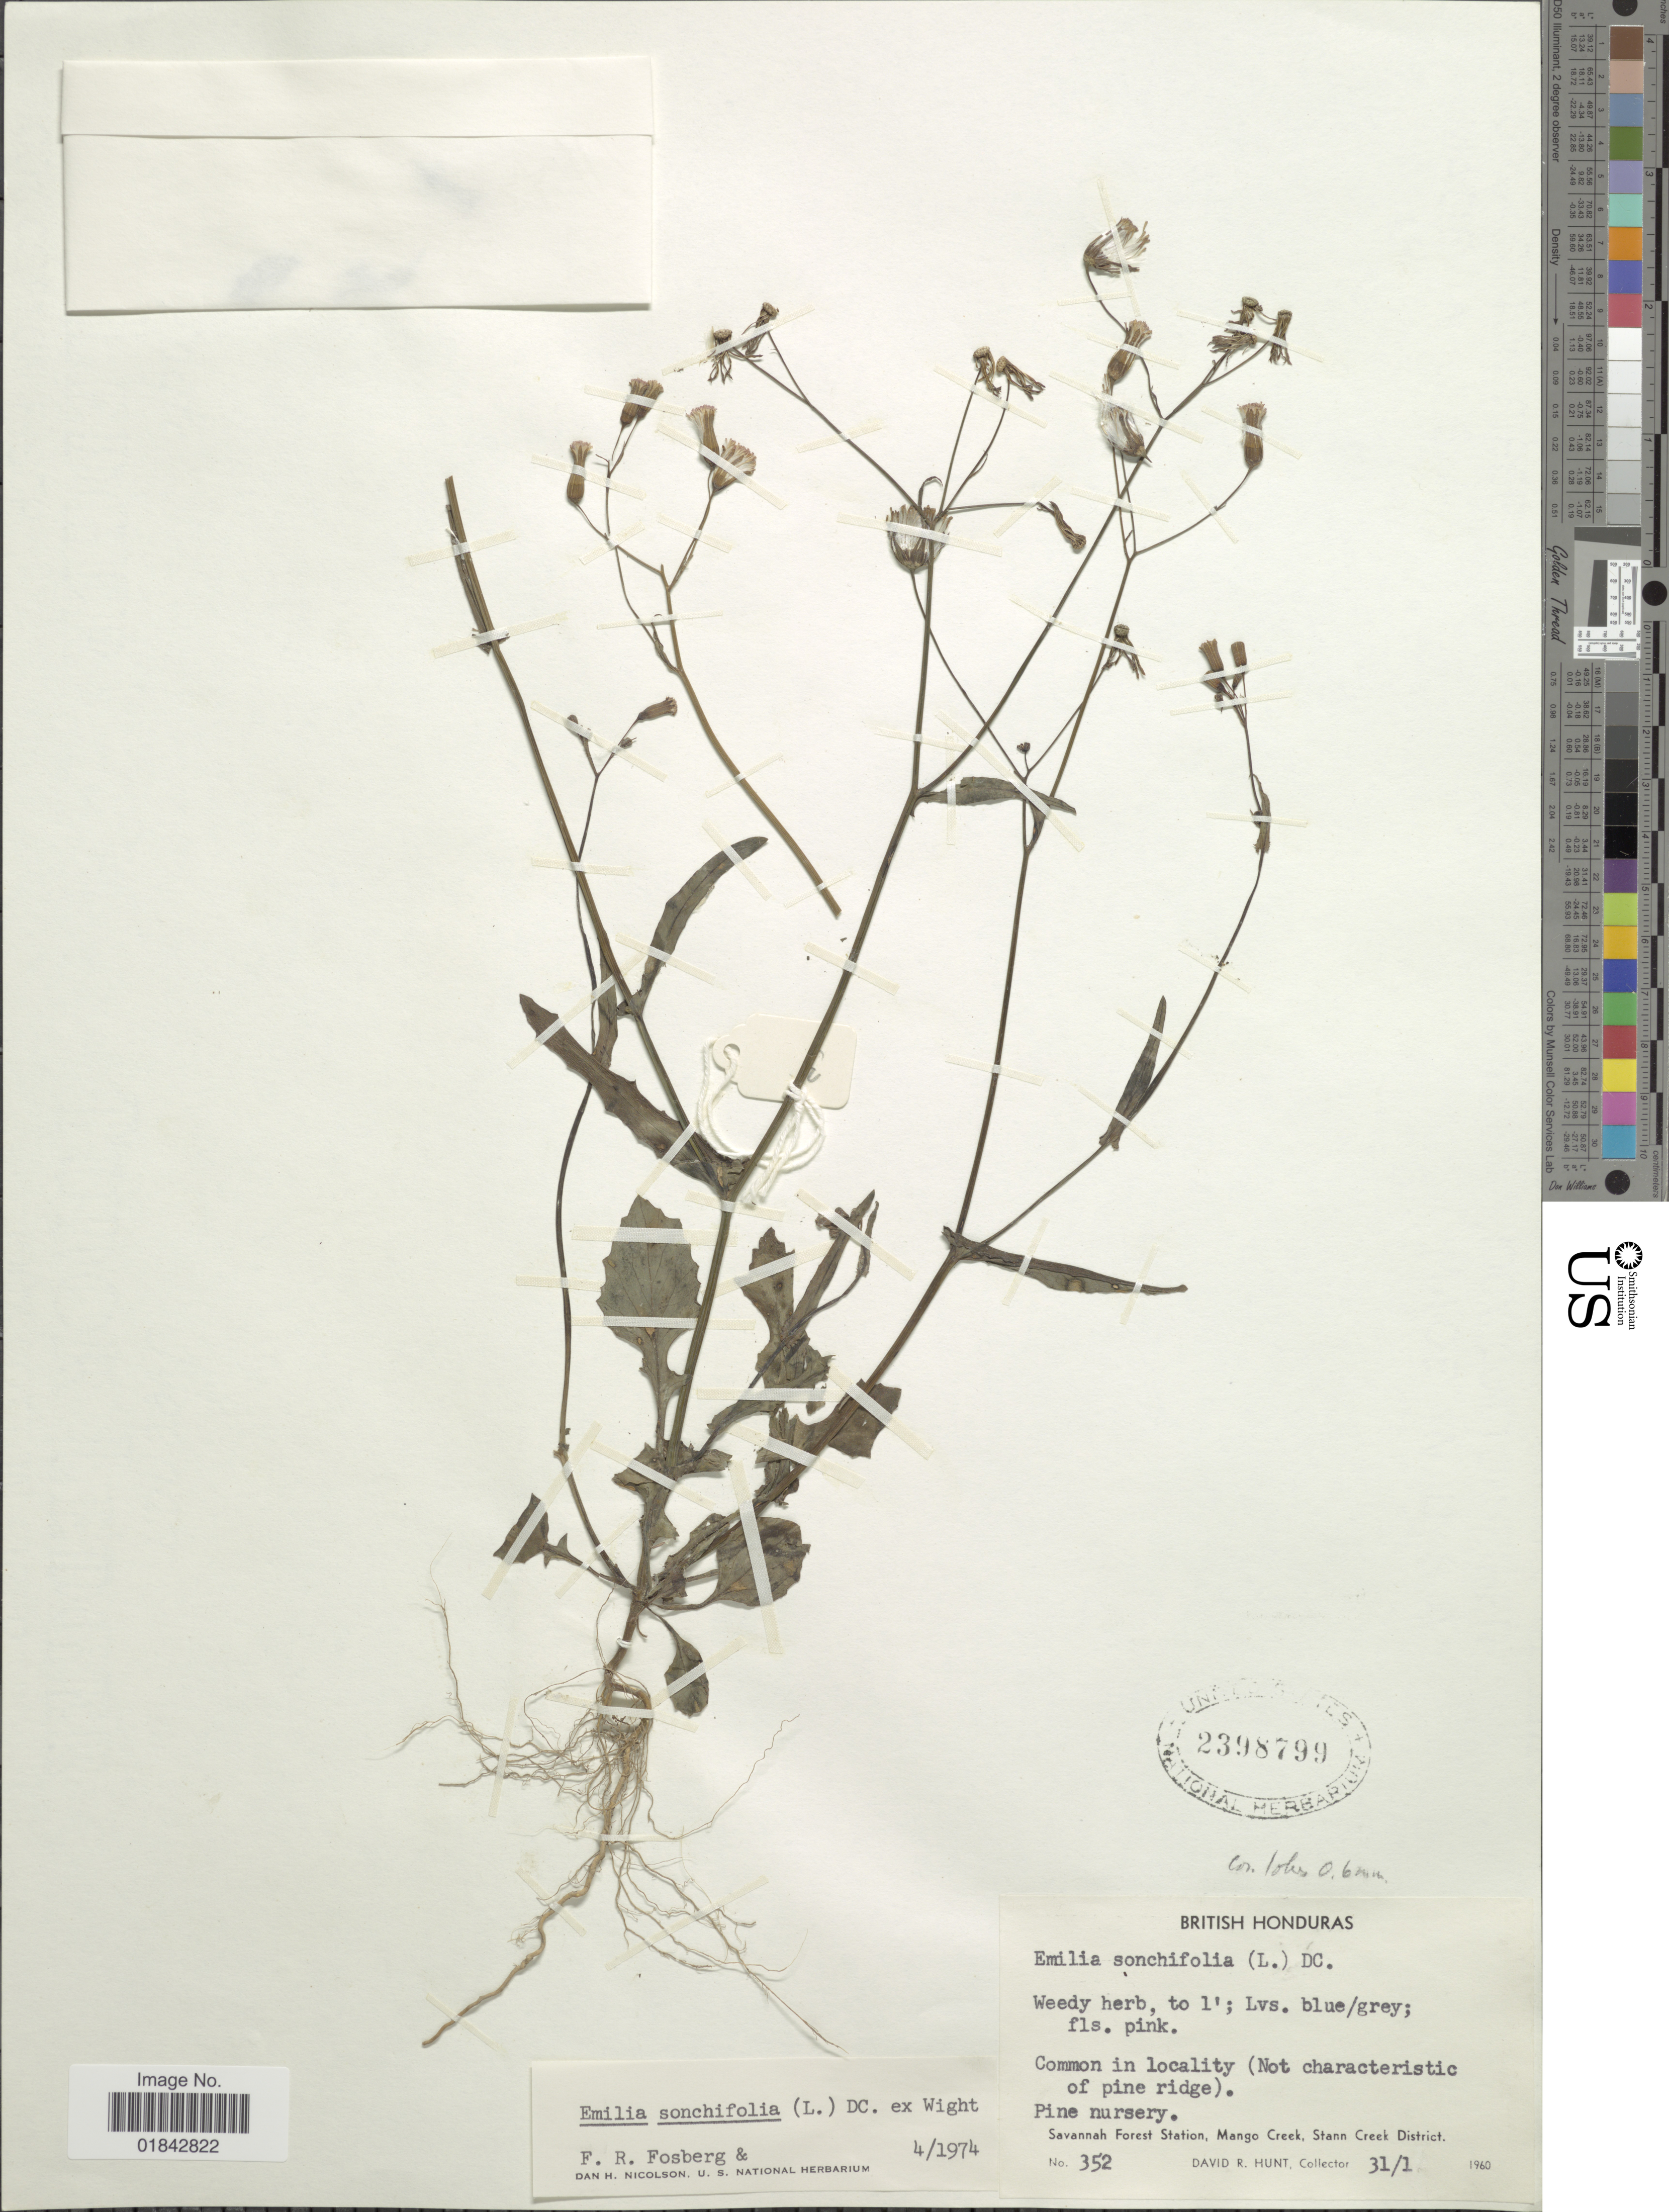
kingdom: Plantae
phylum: Tracheophyta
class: Magnoliopsida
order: Asterales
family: Asteraceae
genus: Emilia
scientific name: Emilia sonchifolia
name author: (L.) DC.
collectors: D. R. Hunt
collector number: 352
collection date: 1960-01-31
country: Belize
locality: British Honduras, common in locality (not characteristic of pine ridge), Pine nursery, Savannah Forest Station, Mango Creek, Stann Creek District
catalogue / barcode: US 2398799